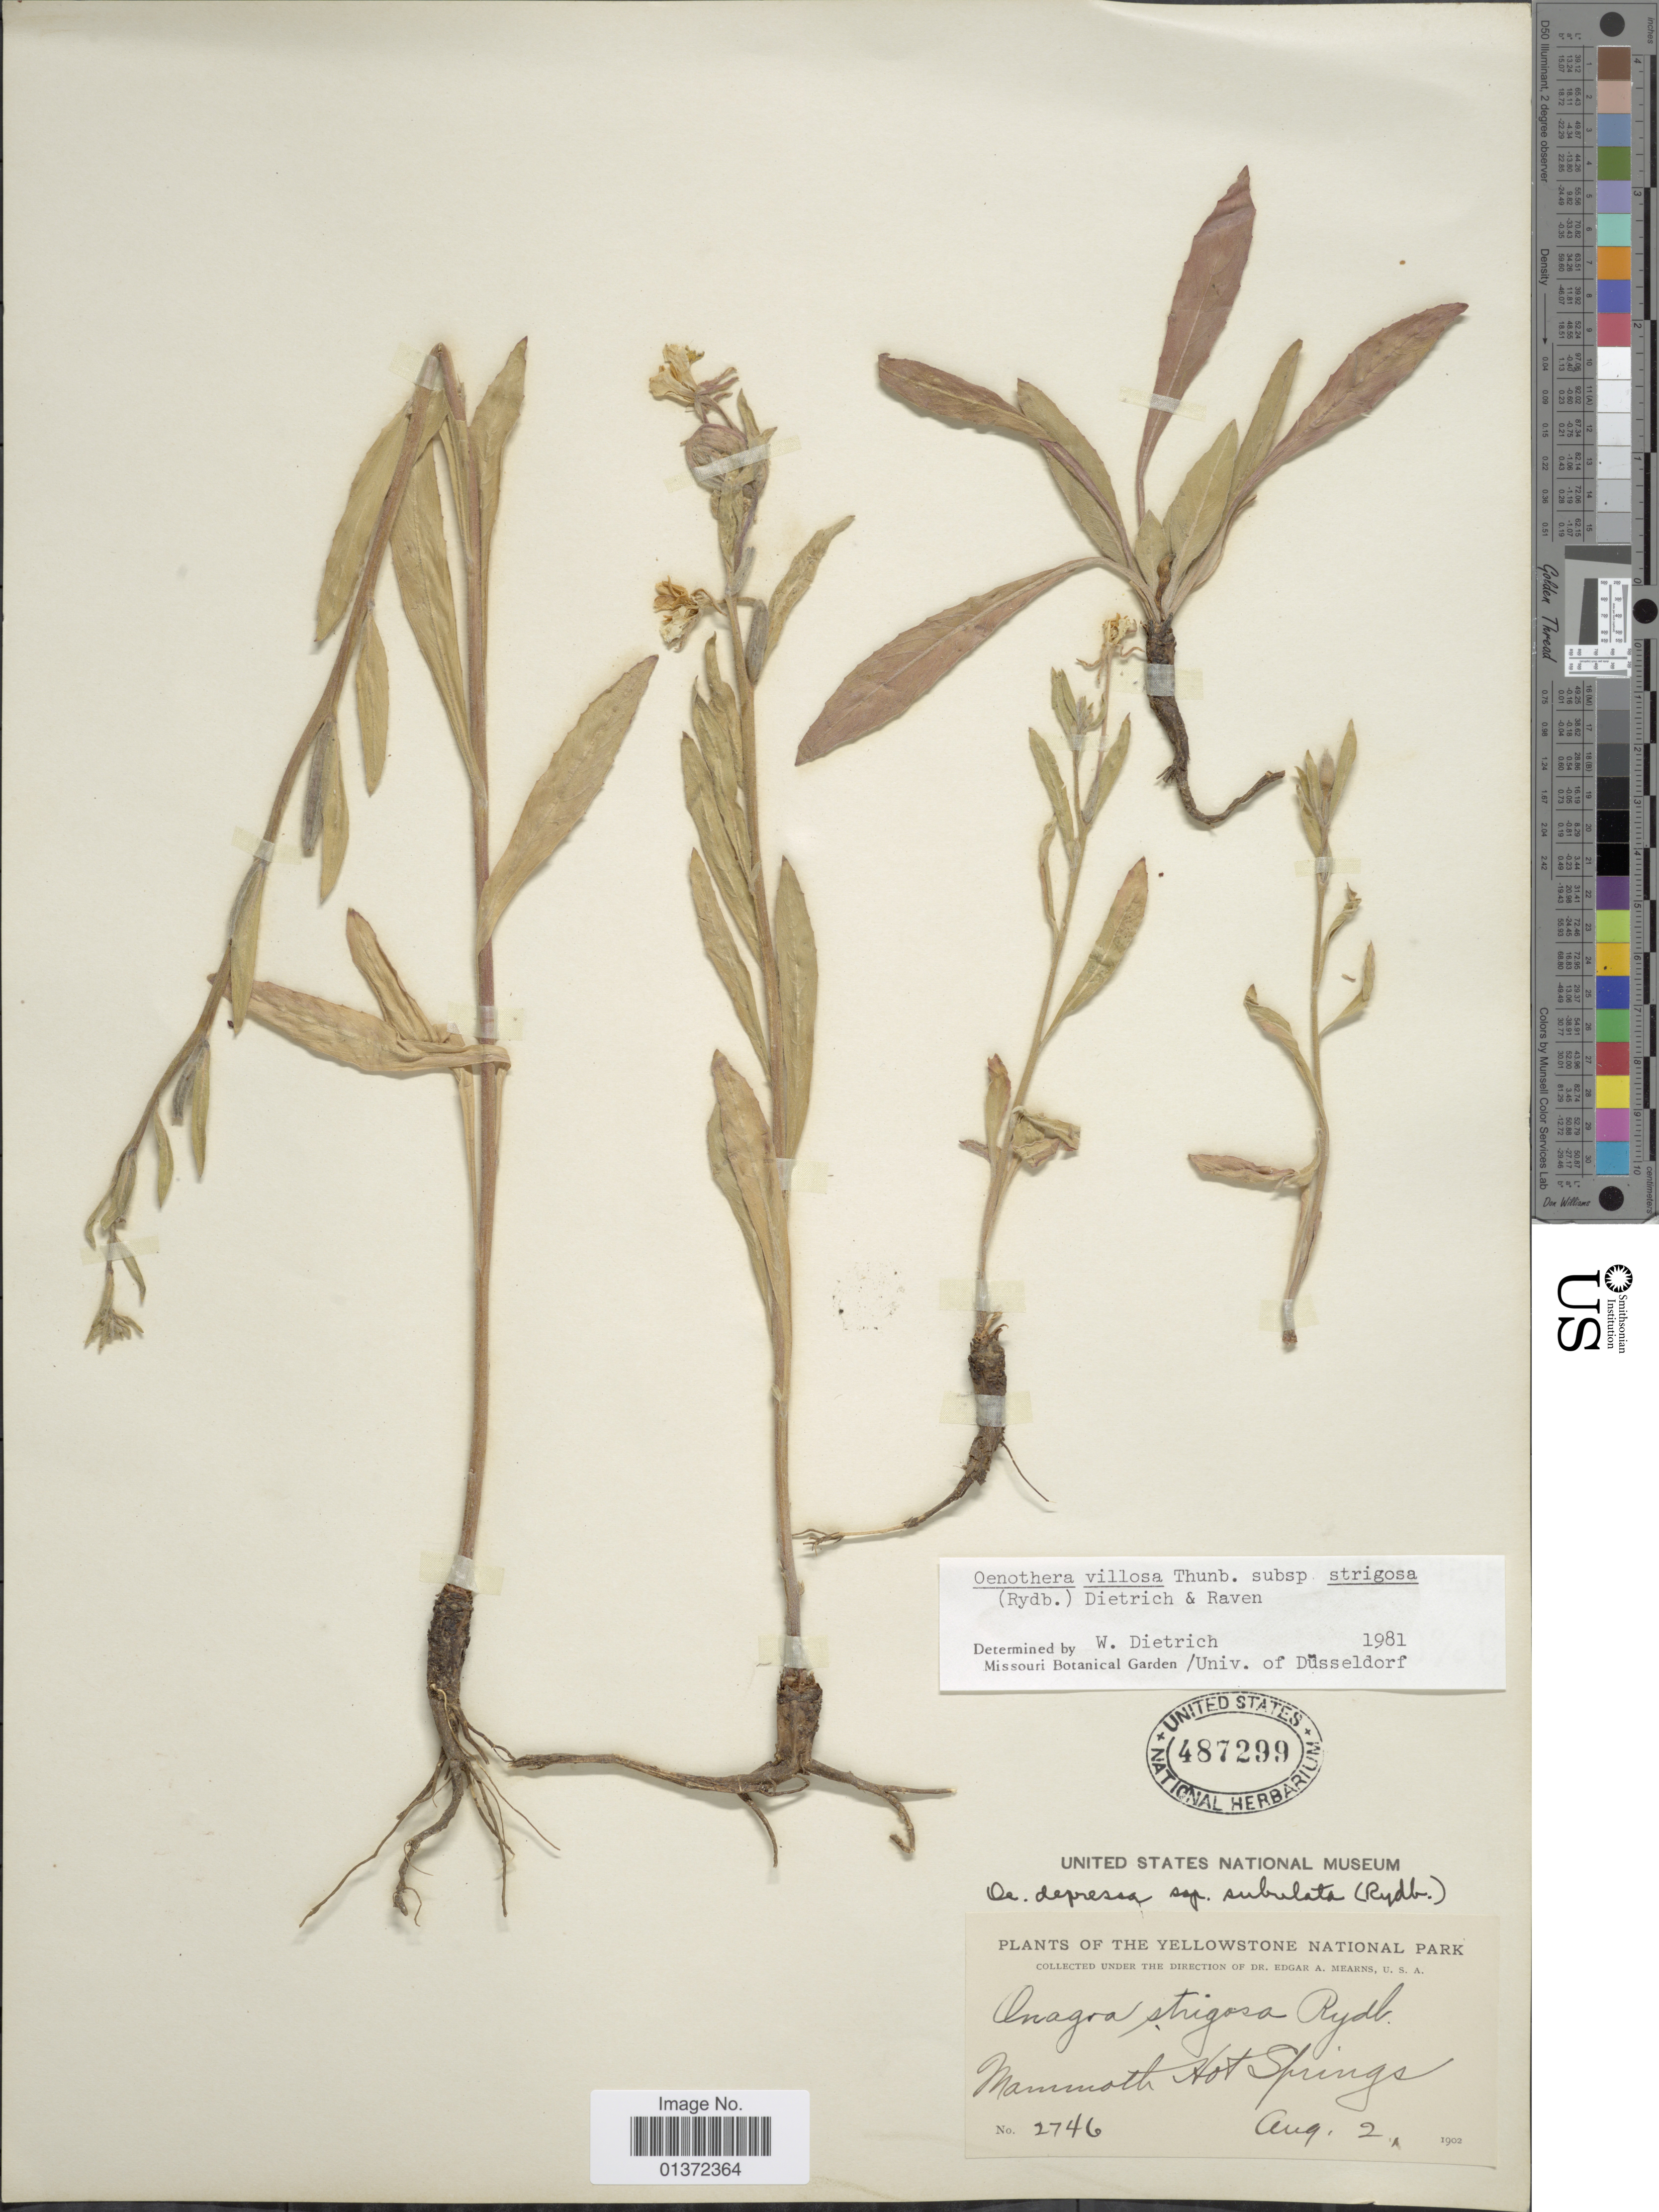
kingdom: Plantae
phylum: Tracheophyta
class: Magnoliopsida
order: Myrtales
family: Onagraceae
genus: Oenothera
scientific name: Oenothera villosa subsp. strigosa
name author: (Rydb.) W. Dietr. & P.H. Raven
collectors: E. A. Mearns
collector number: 2746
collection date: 1902-08-02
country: United States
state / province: Wyoming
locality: Yellowstone National Park, Mammoth Hot Springs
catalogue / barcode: US 487299